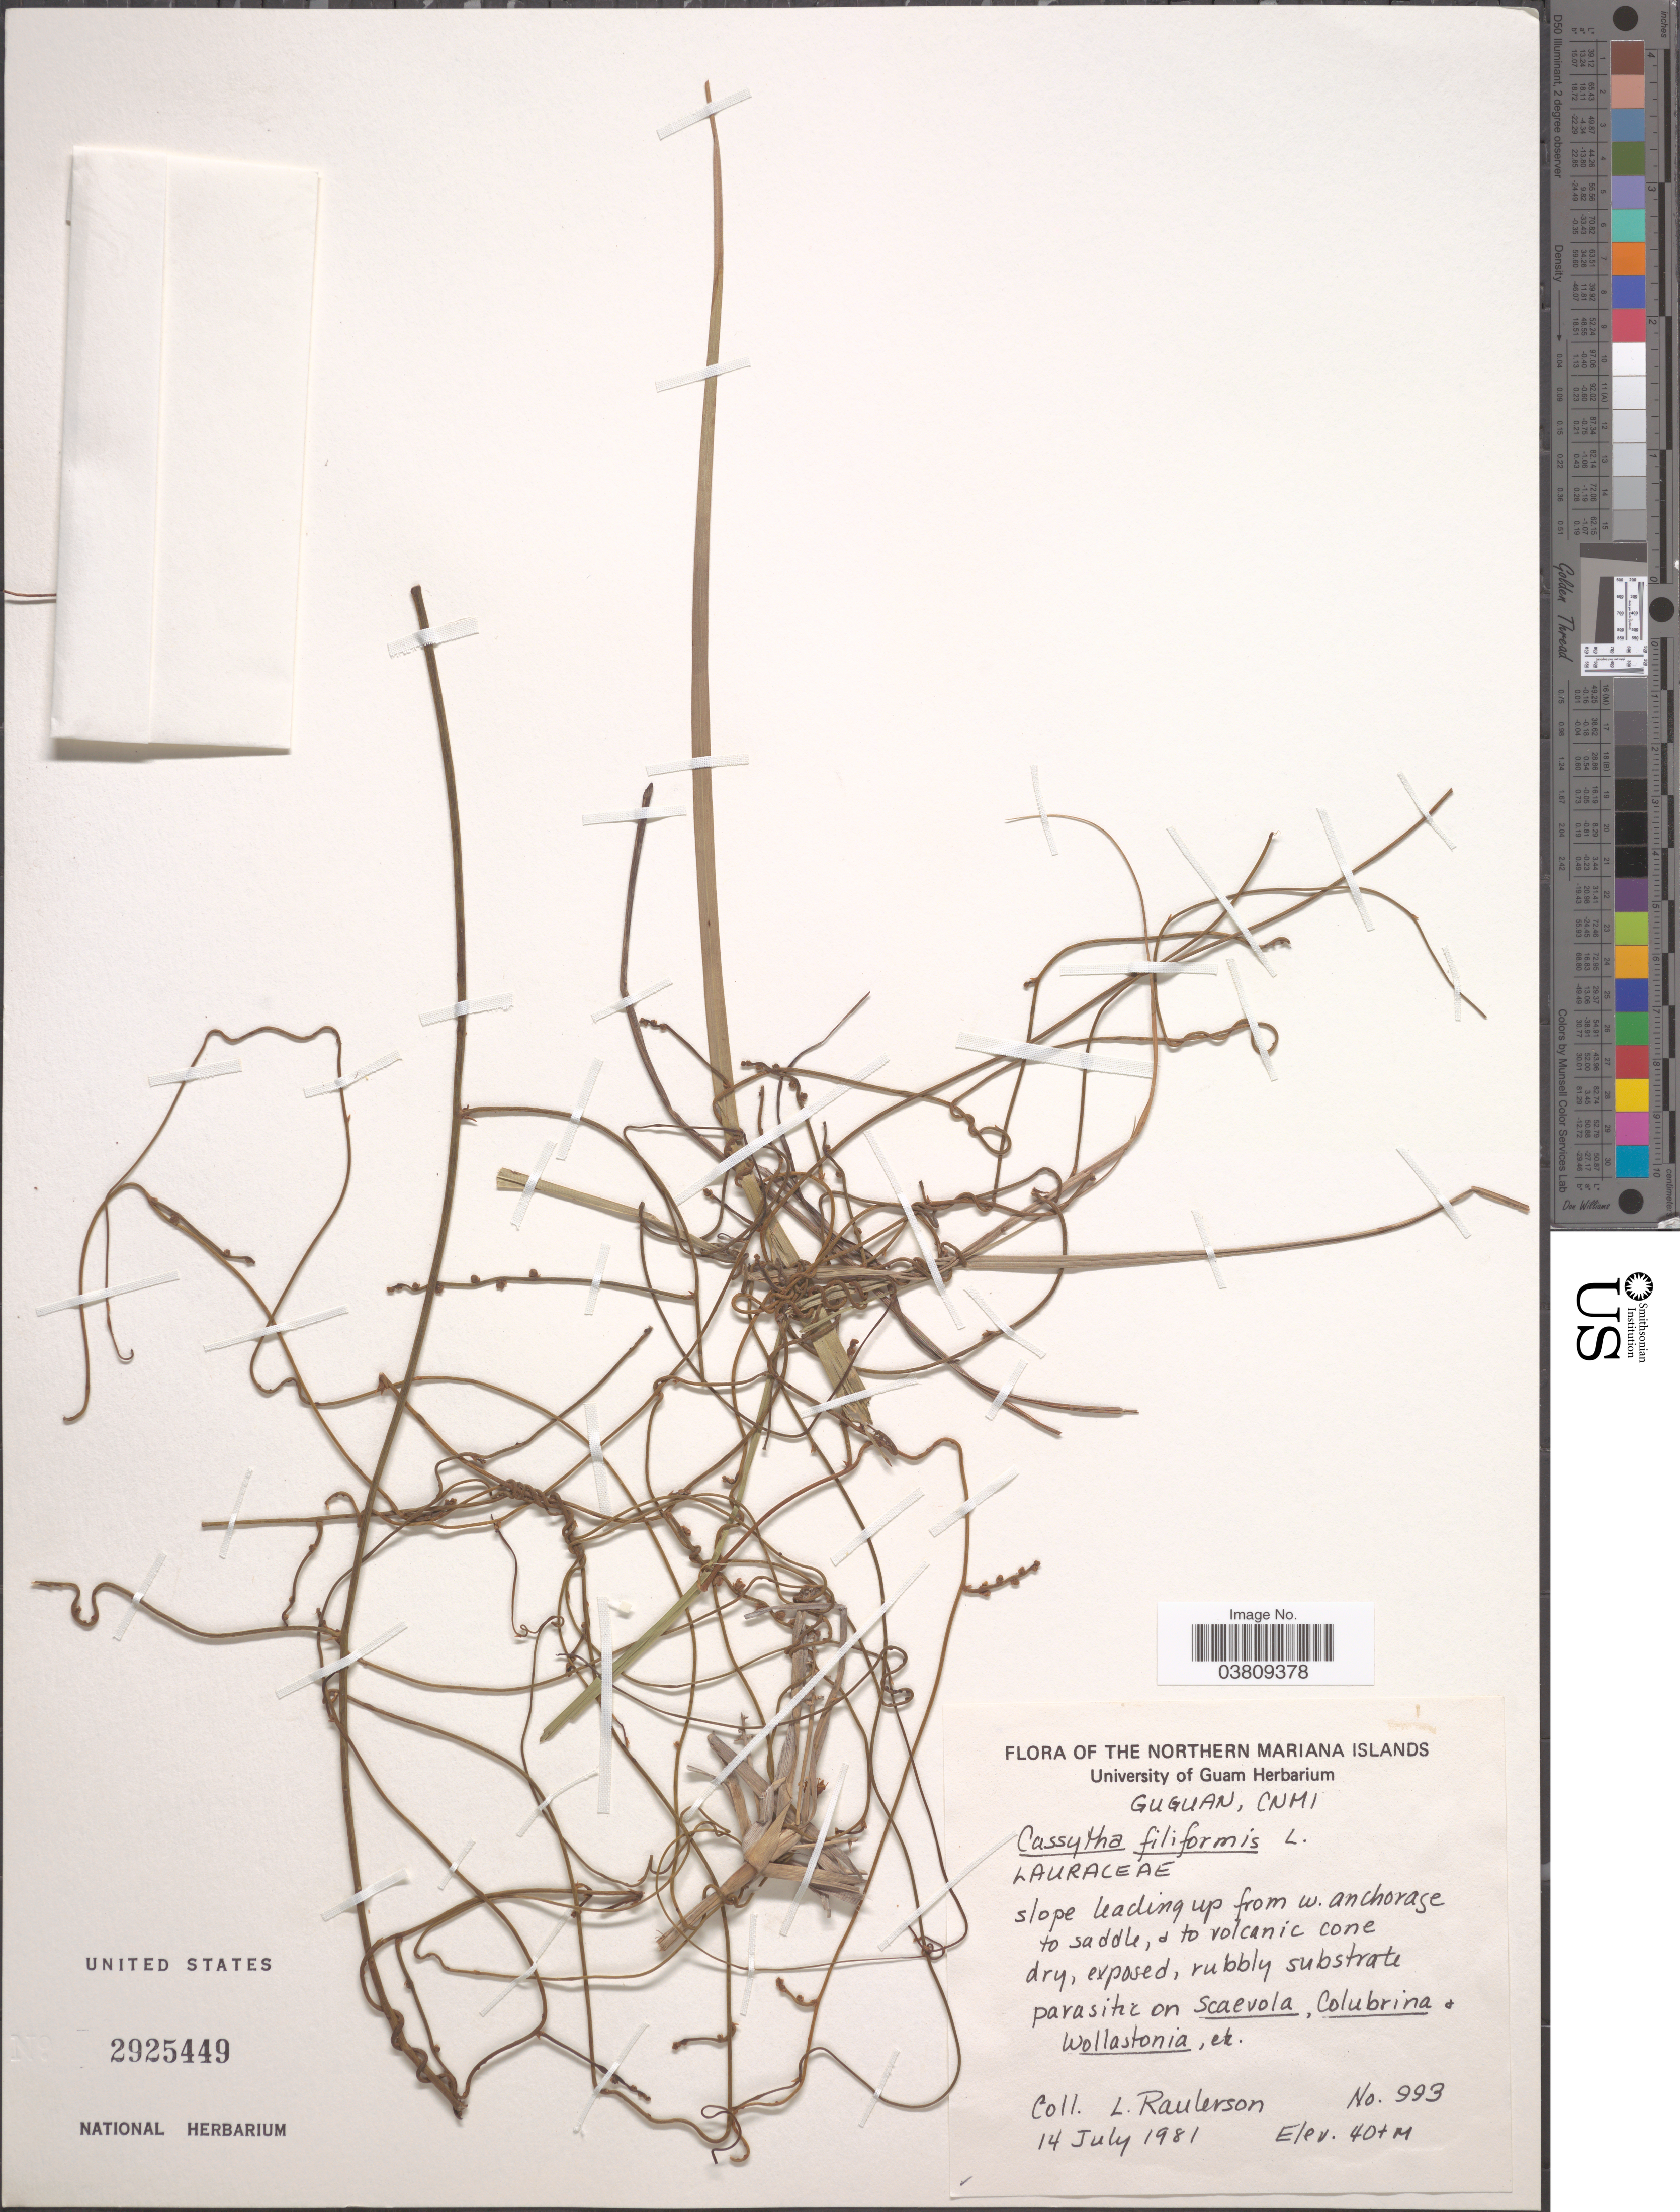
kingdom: Plantae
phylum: Tracheophyta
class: Magnoliopsida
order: Laurales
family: Lauraceae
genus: Cassytha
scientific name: Cassytha filiformis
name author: L.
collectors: L. Raulerson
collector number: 993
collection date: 1981-07-14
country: Northern Mariana Islands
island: Guguan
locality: Guguan, CNMI. Slope leading up from w. anchorage to saddle, & to volcanic cone.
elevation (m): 40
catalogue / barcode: US 2925449